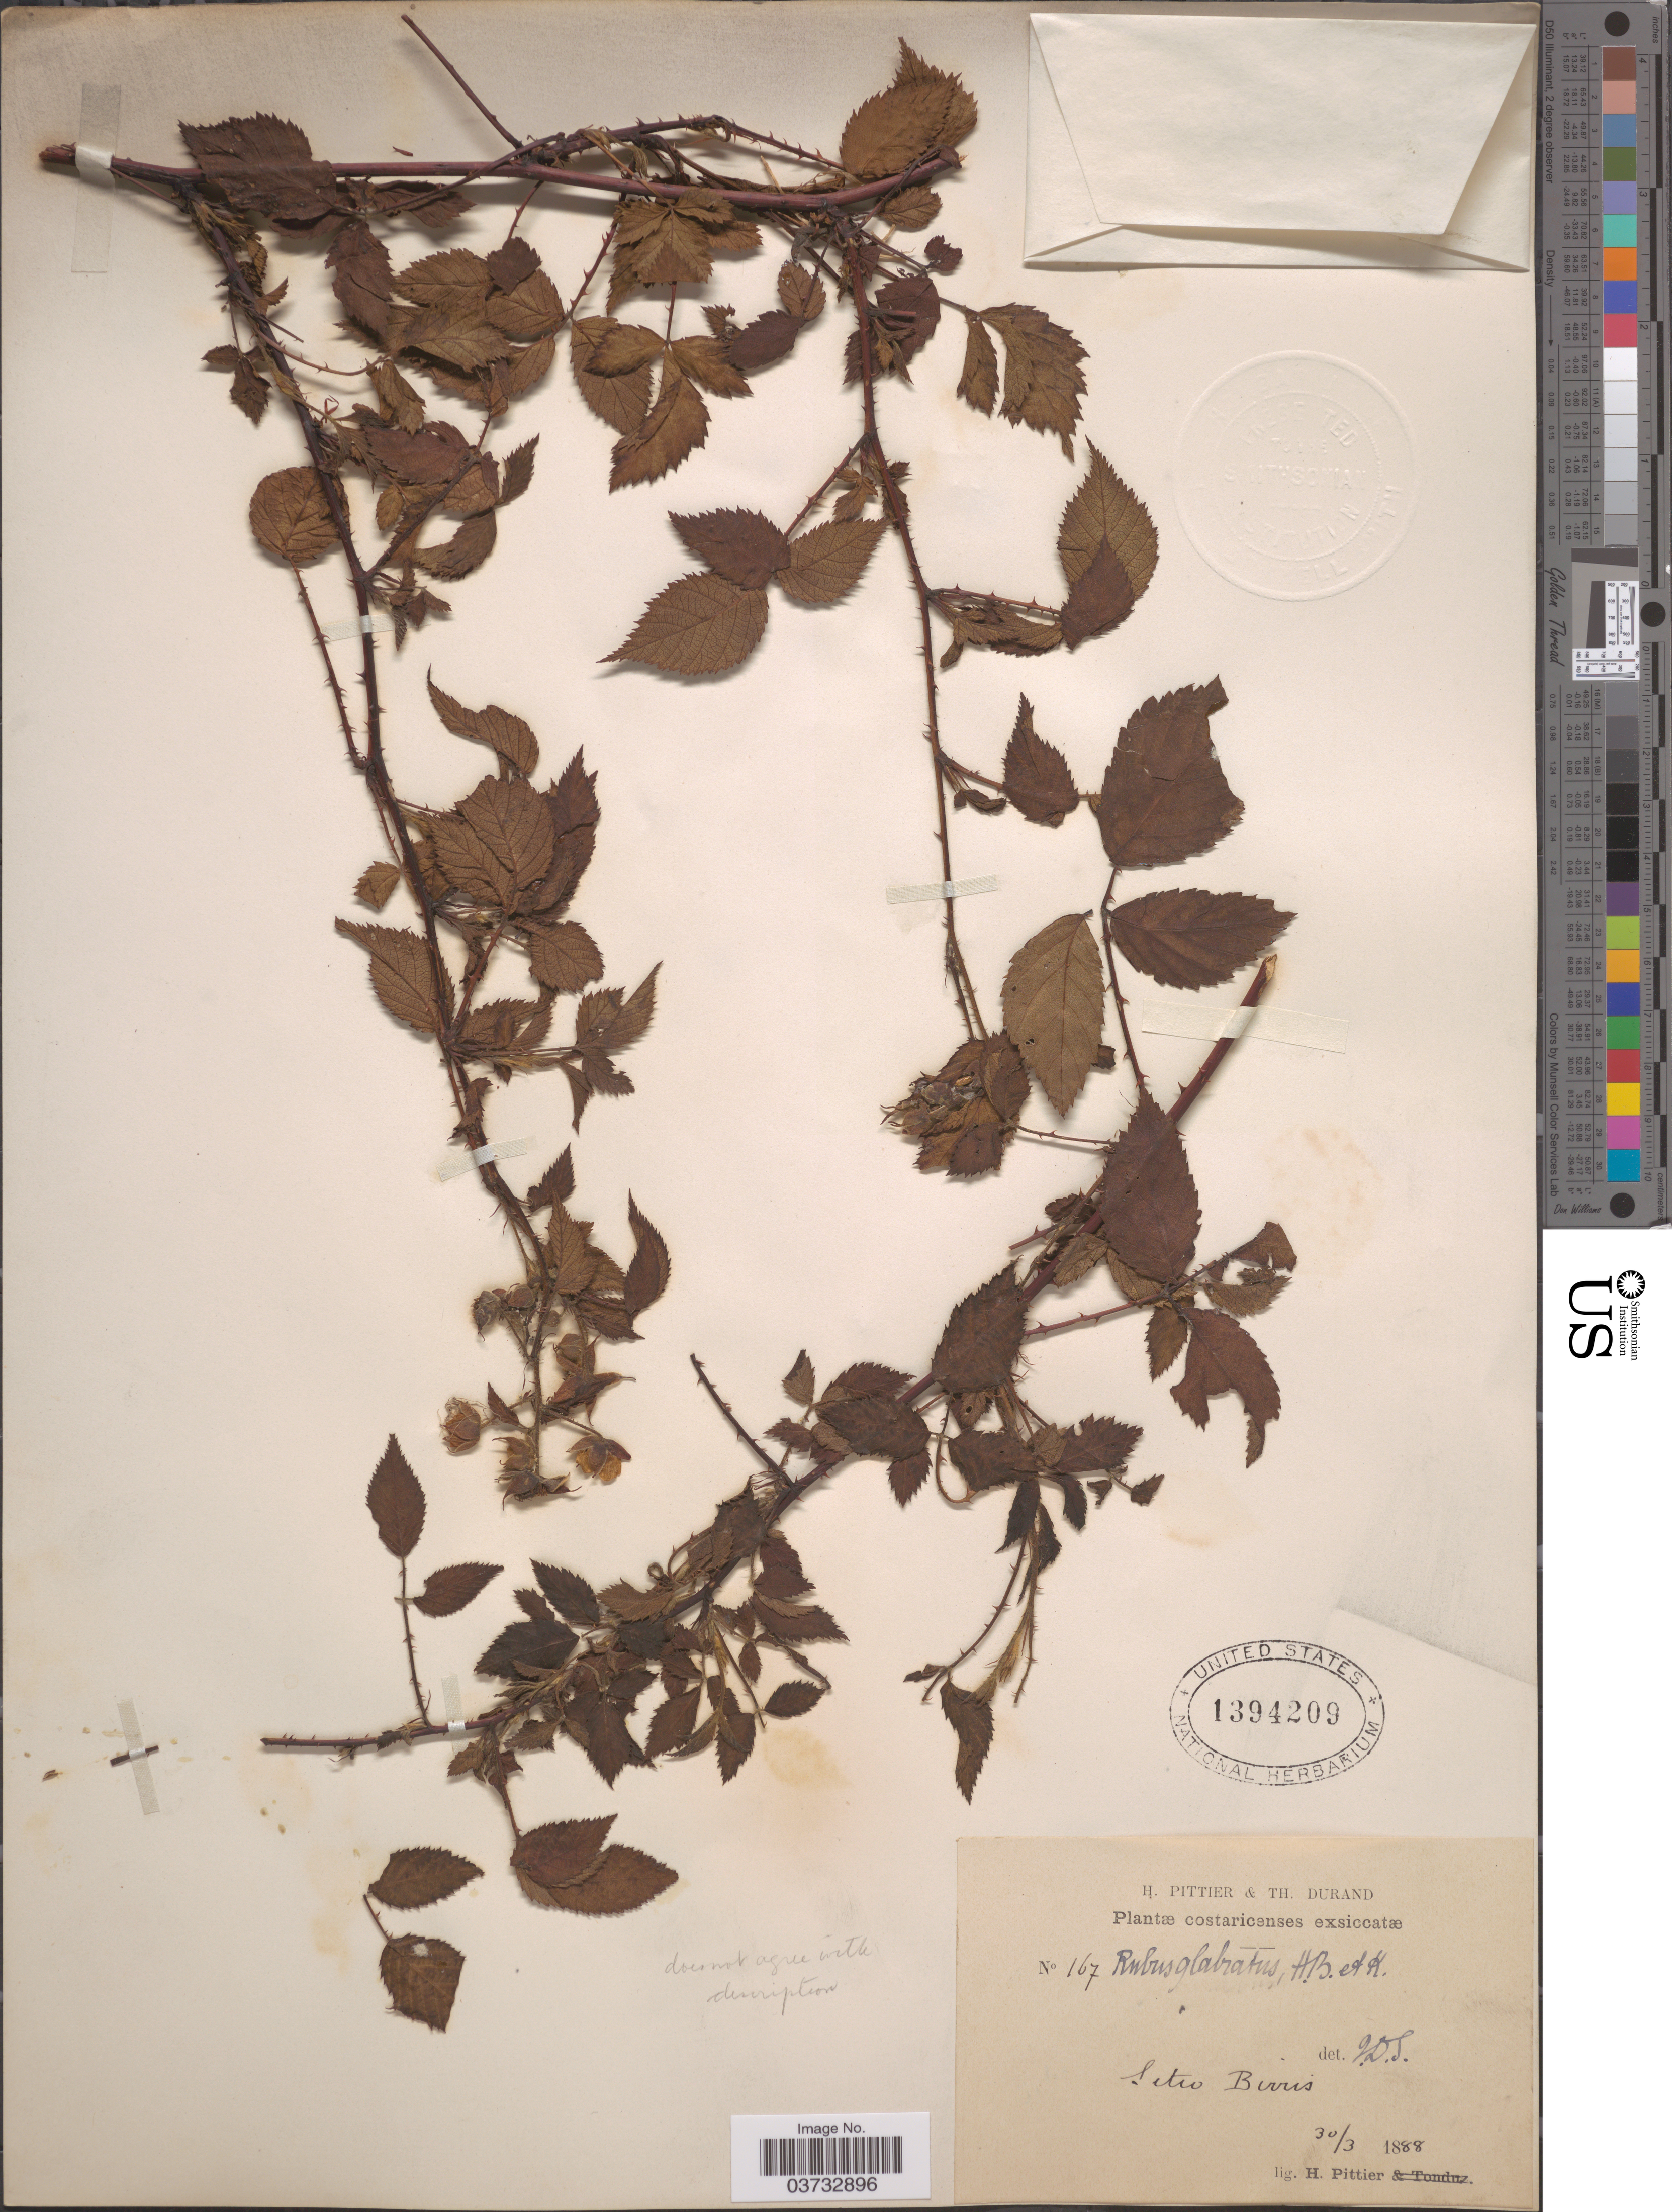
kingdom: Plantae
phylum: Tracheophyta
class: Magnoliopsida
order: Rosales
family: Rosaceae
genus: Rubus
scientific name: Rubus glabratus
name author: Kunth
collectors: H. F. Pittier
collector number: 167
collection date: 1888-03-30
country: Costa Rica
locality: Sitio Birris.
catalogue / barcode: US 1394209